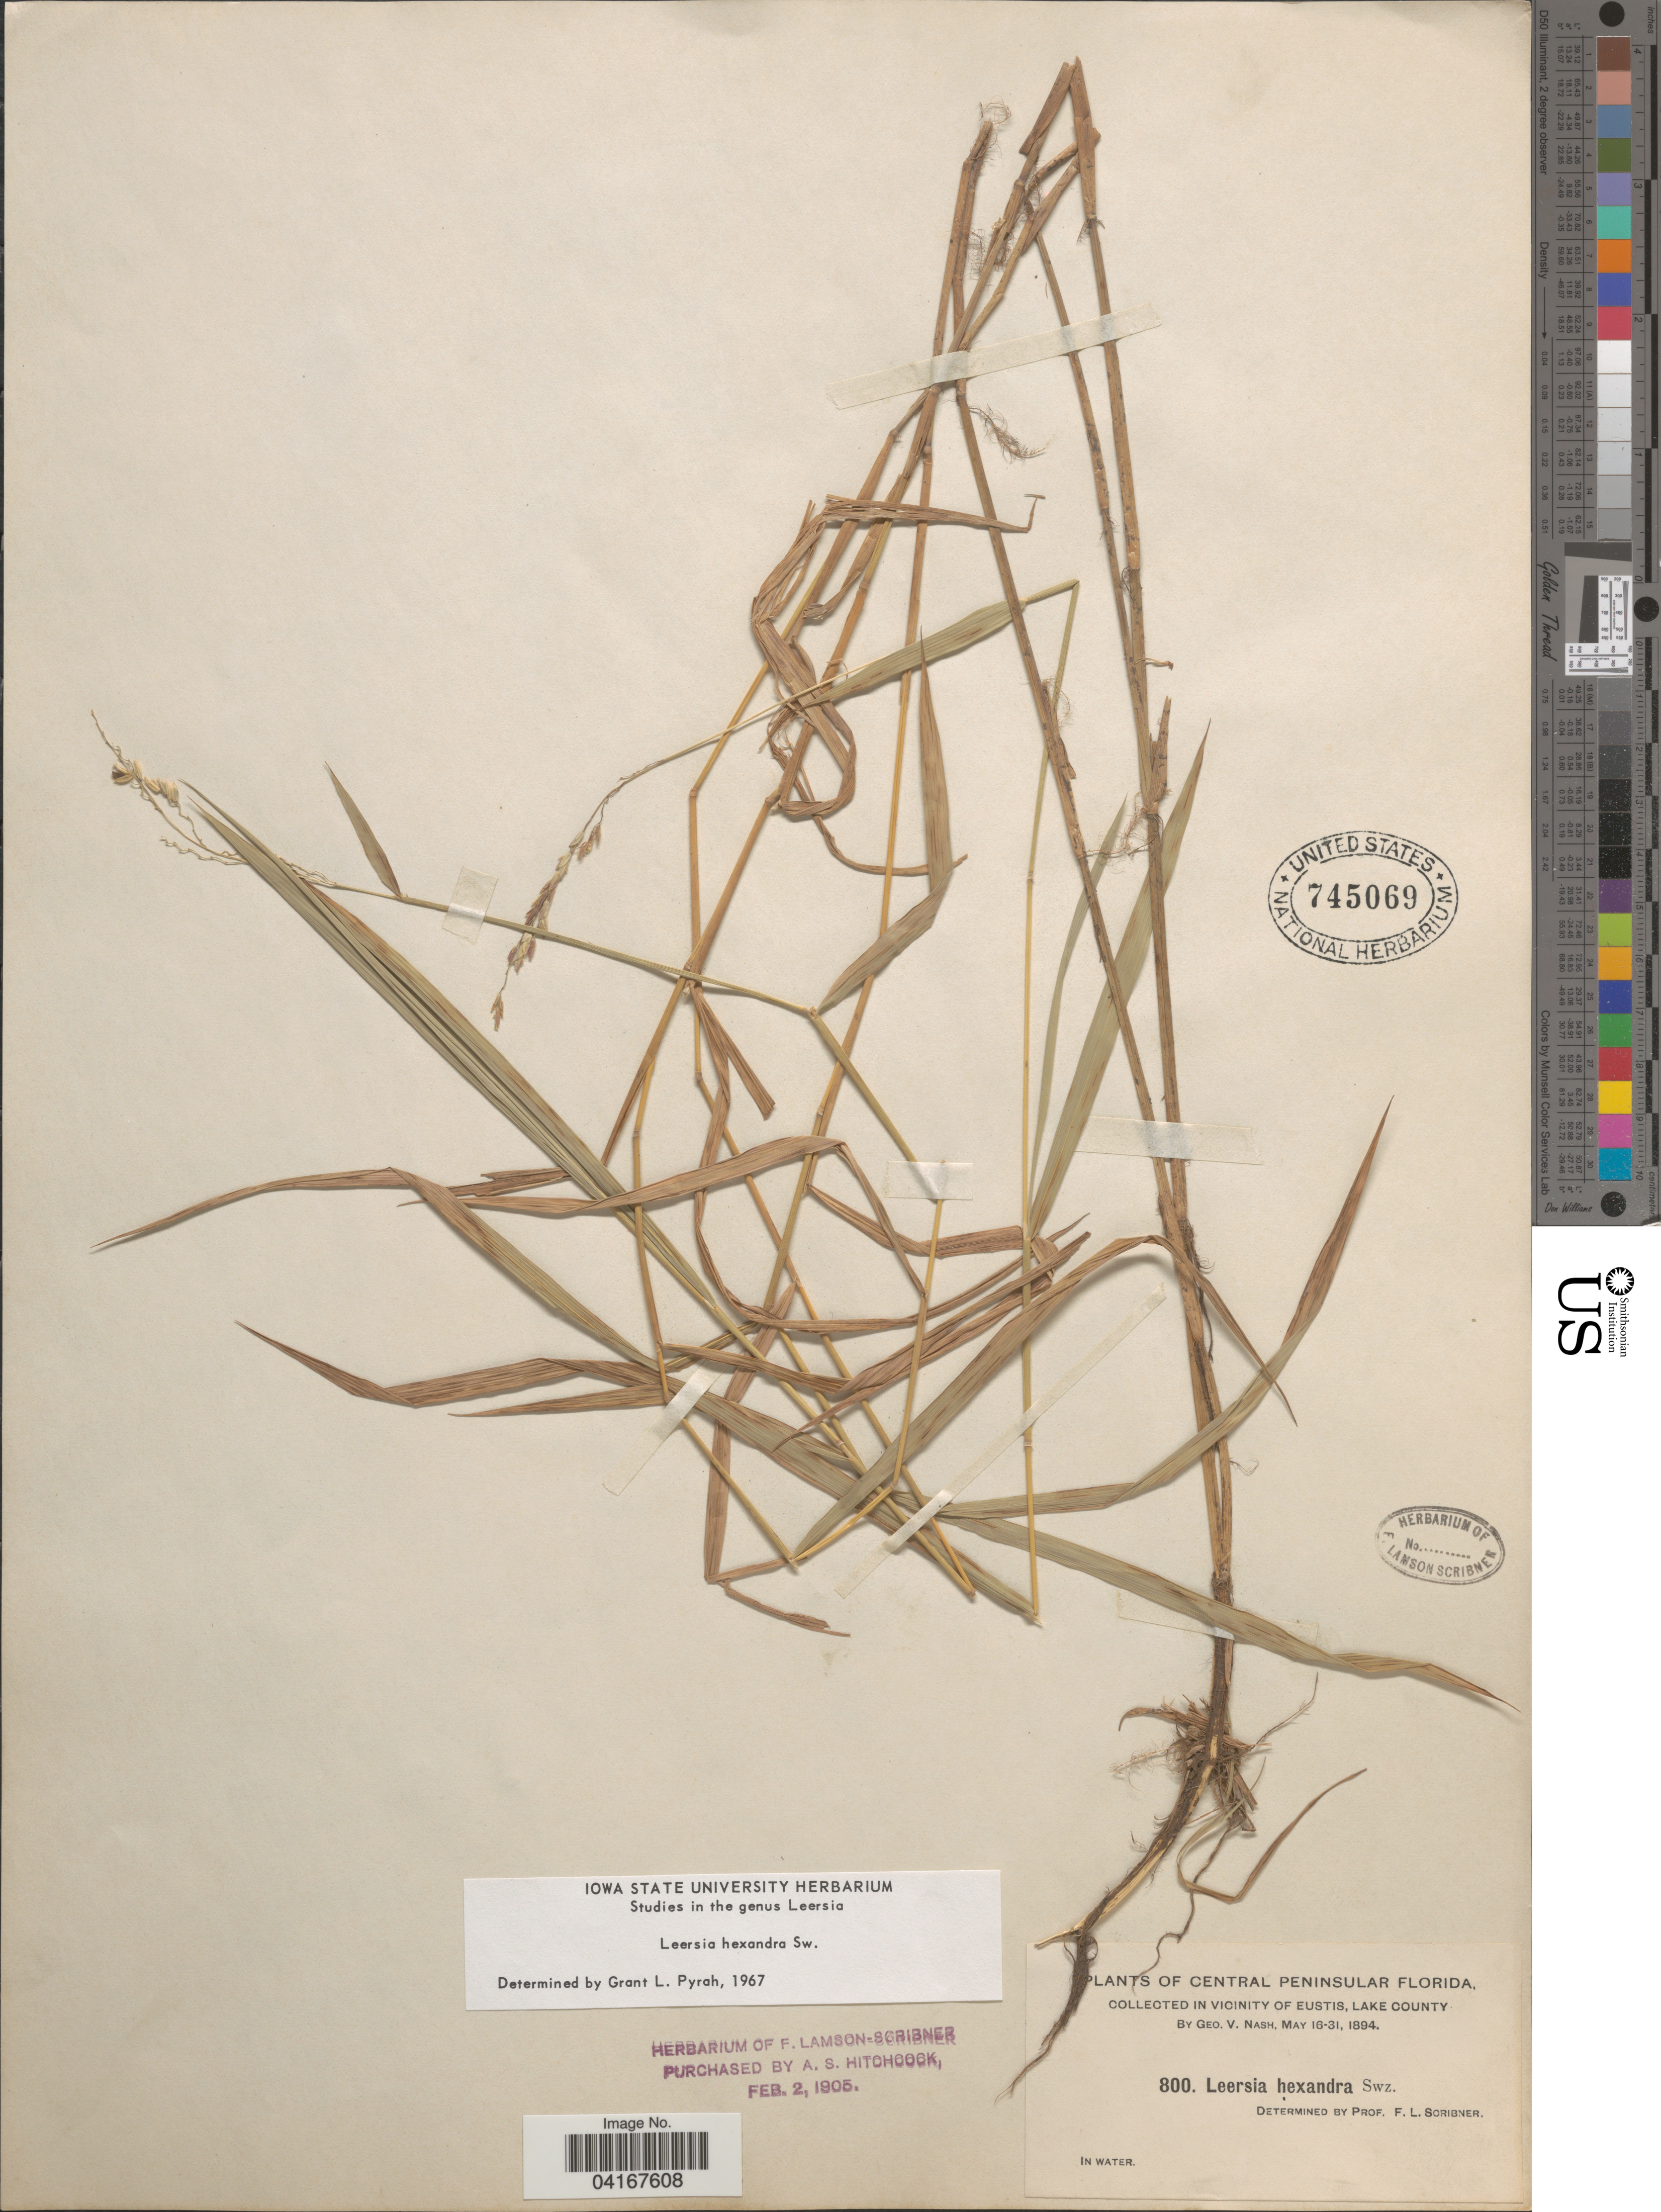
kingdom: Plantae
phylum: Tracheophyta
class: Liliopsida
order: Poales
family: Poaceae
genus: Leersia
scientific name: Leersia hexandra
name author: Sw.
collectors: G. V. Nash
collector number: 800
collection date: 1894-05-16/1894-05-31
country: United States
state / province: Florida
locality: Central Peninsula Florida. In Vicinity of Eustis, Lake County.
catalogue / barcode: US 745069